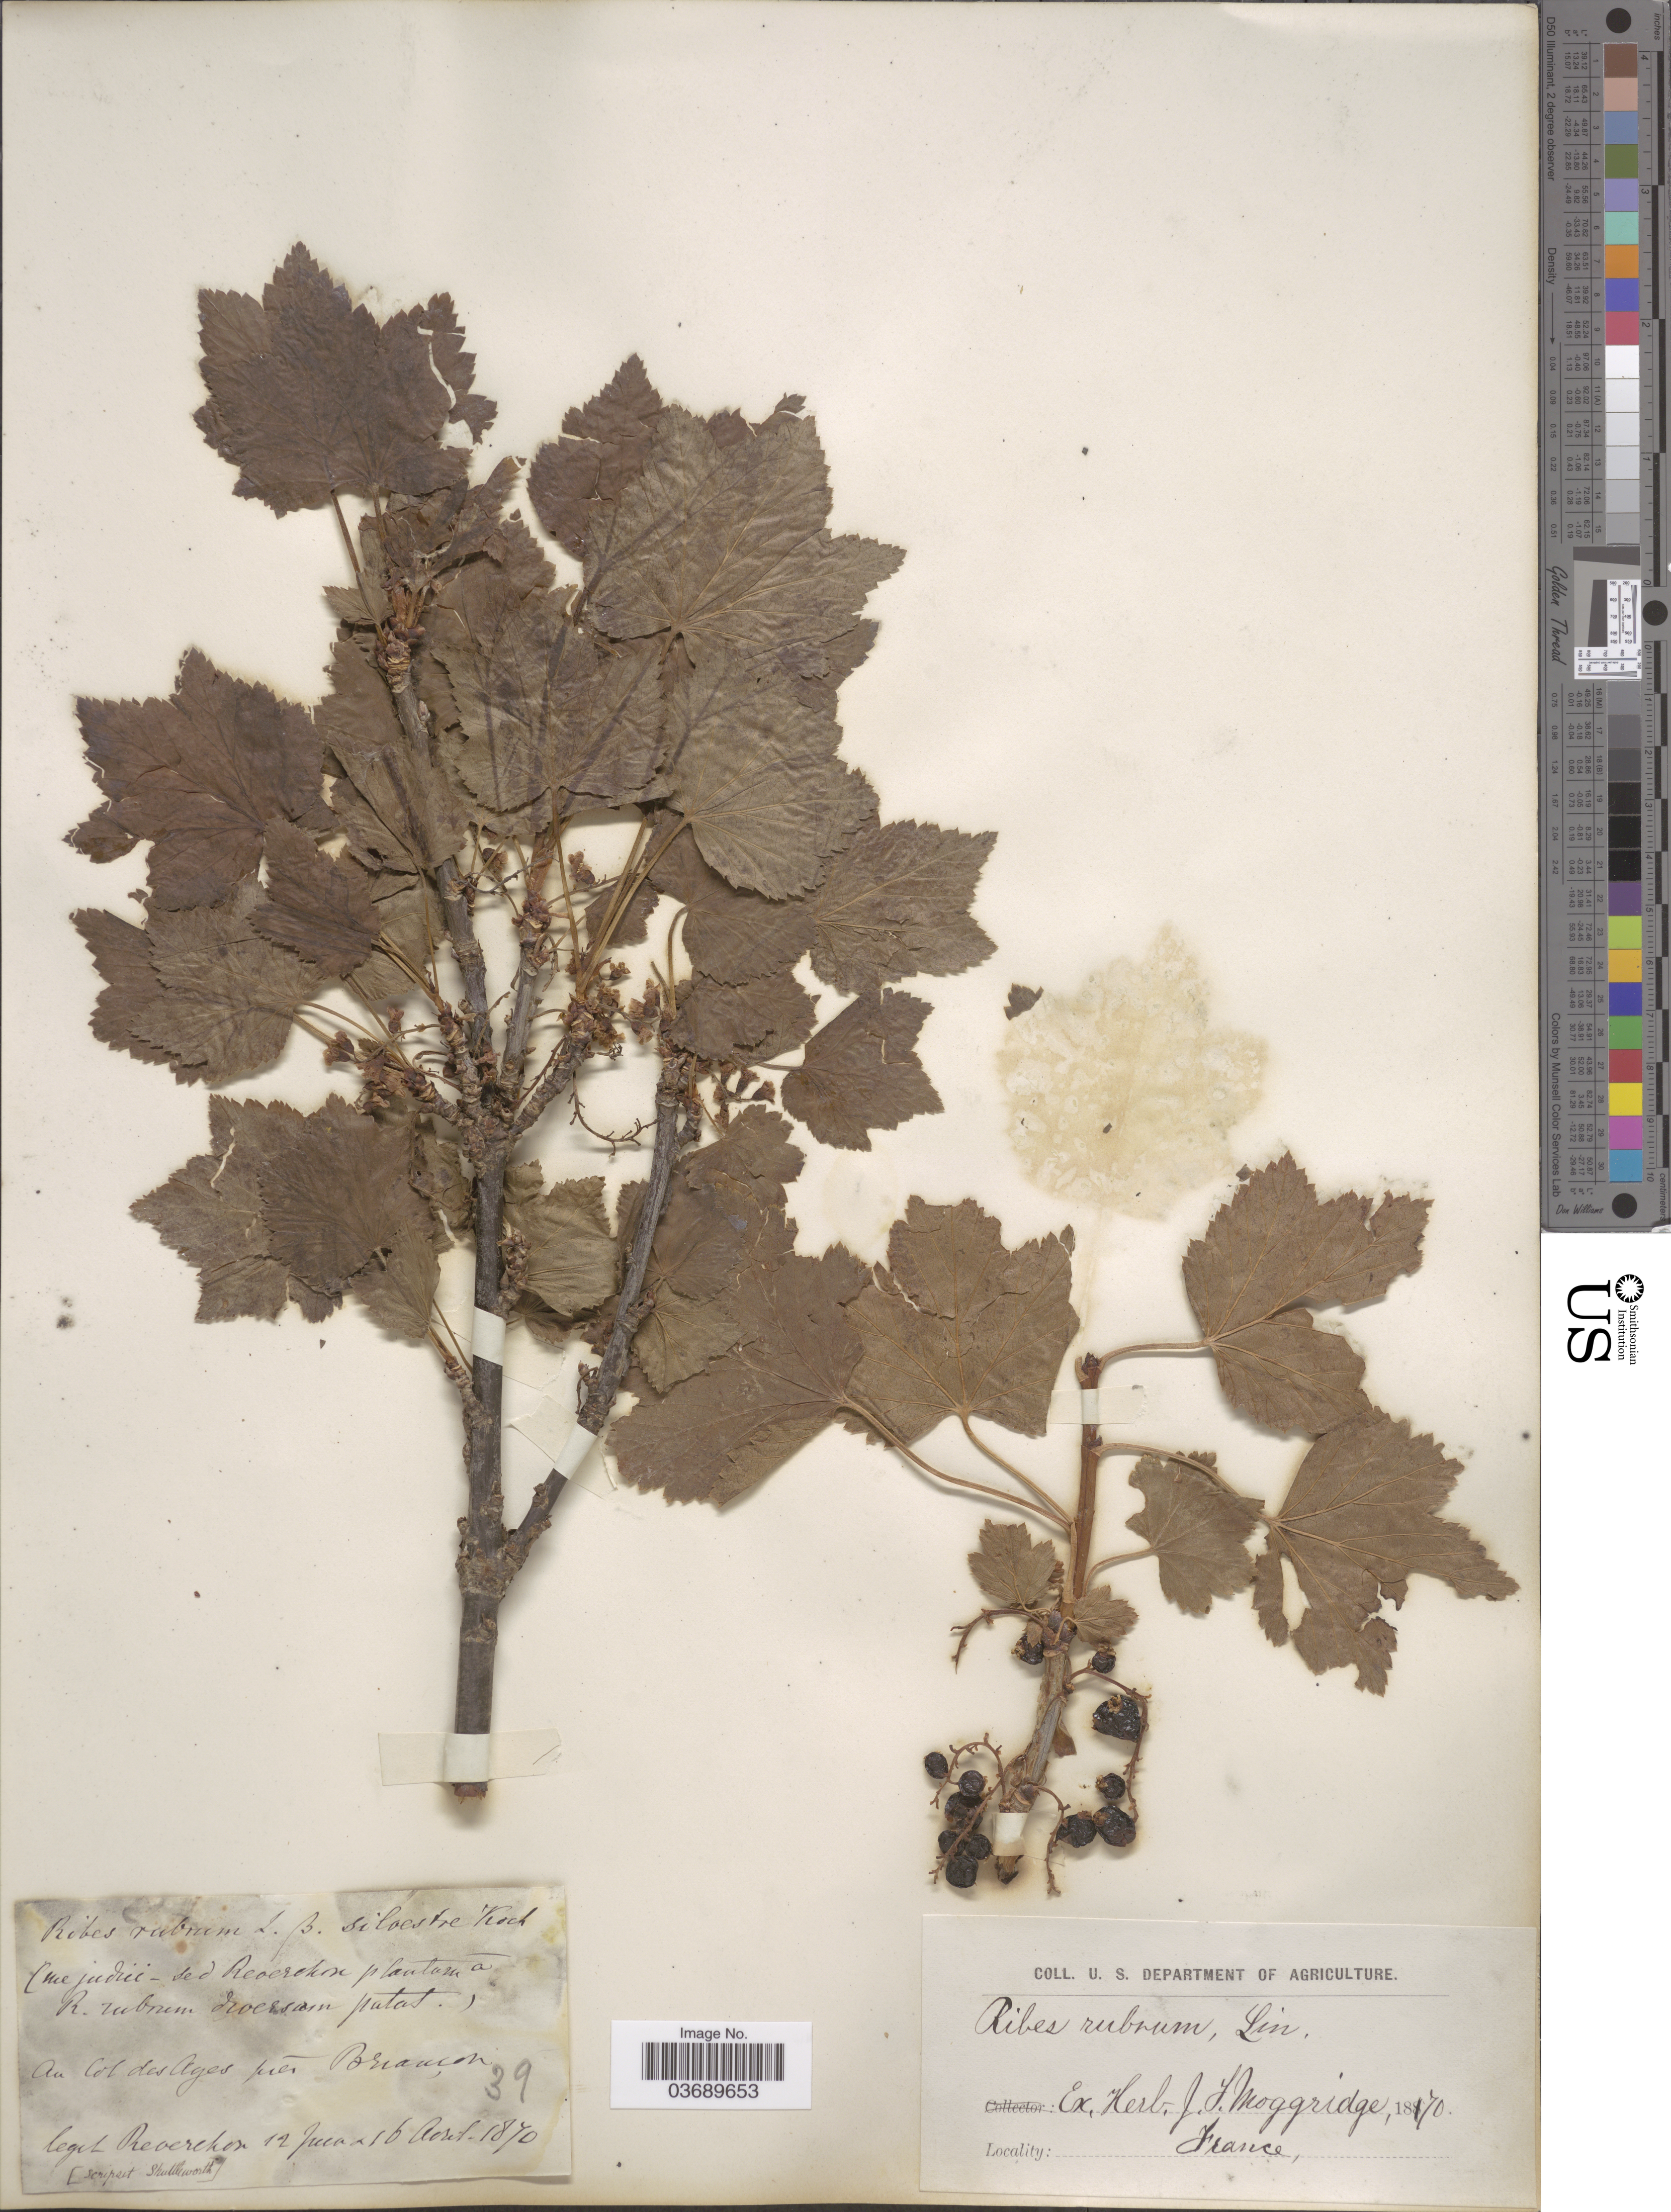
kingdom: Plantae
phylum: Tracheophyta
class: Magnoliopsida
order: Saxifragales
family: Grossulariaceae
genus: Ribes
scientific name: Ribes sp.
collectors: -. Reverchon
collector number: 39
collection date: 1870-06-12/1870-08-16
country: France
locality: Au Col des Ages pres Brançon.